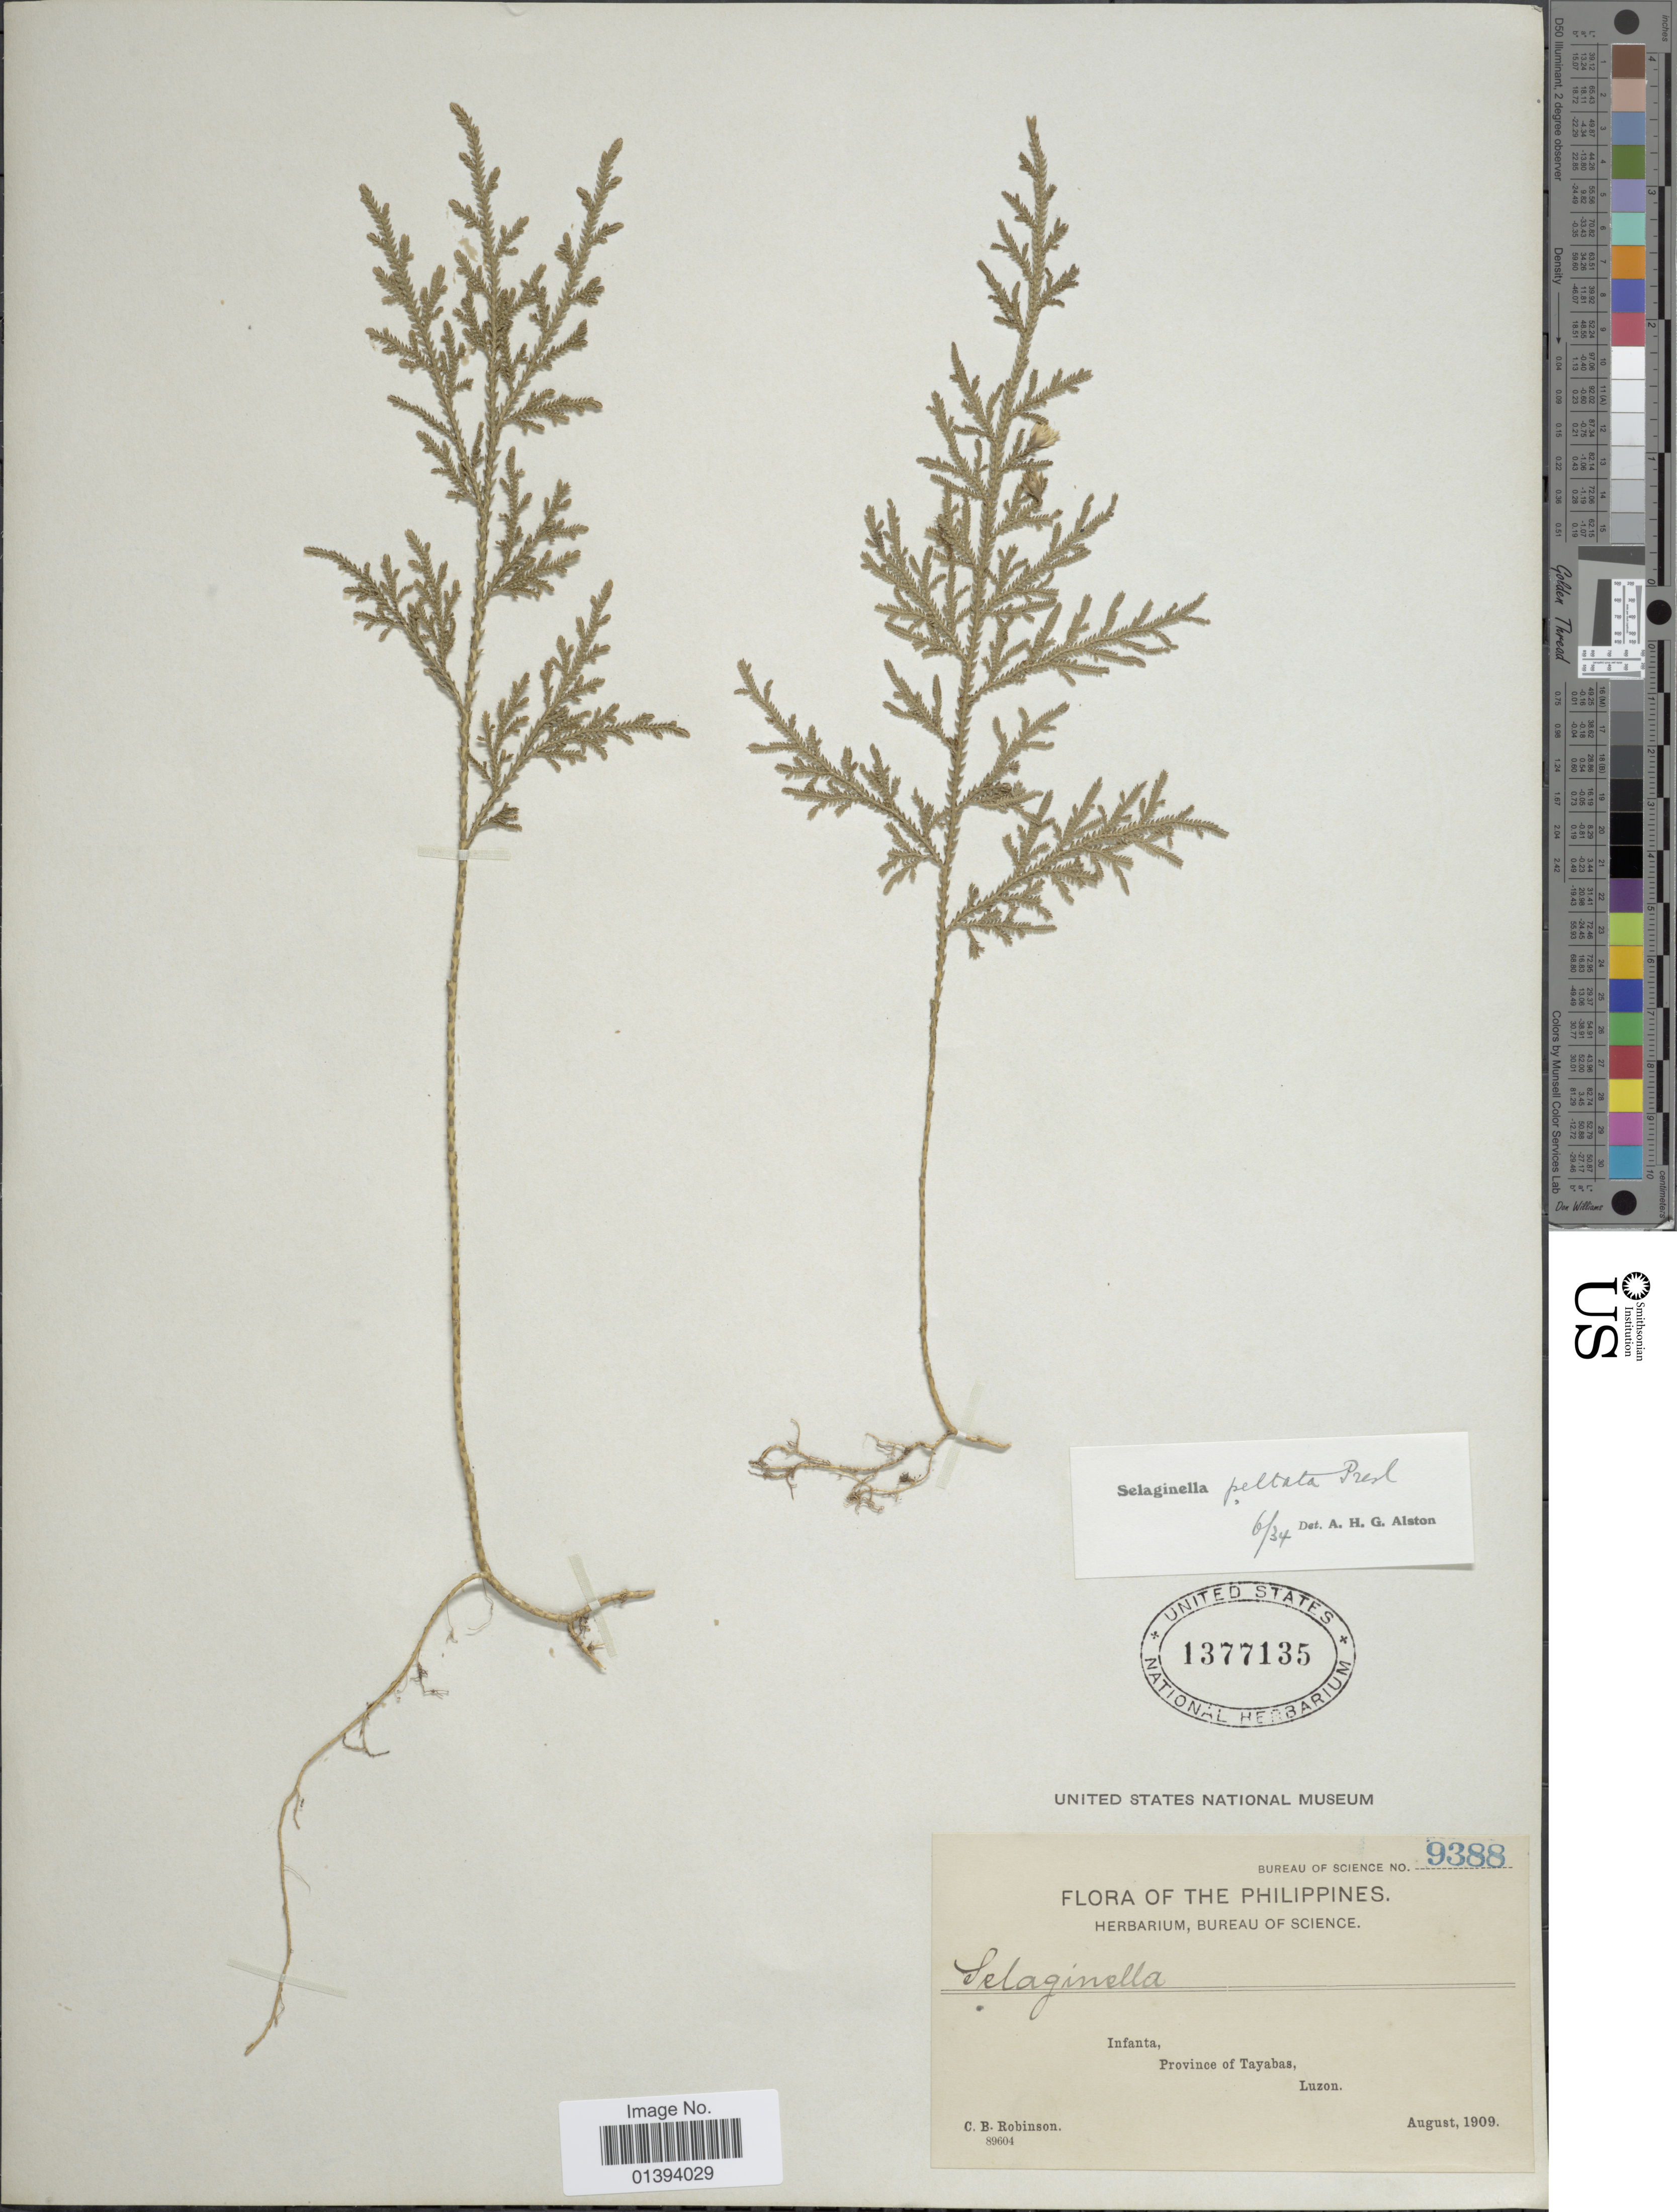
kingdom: Plantae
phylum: Tracheophyta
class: Lycopodiopsida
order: Selaginellales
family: Selaginellaceae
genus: Selaginella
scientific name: Selaginella peltata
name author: C. Presl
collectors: C. Robinson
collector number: Bureau of Science 9388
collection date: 1909-08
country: Philippines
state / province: Central Luzon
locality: Infanta, Province of Tayabas, Luzon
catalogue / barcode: US 1377135